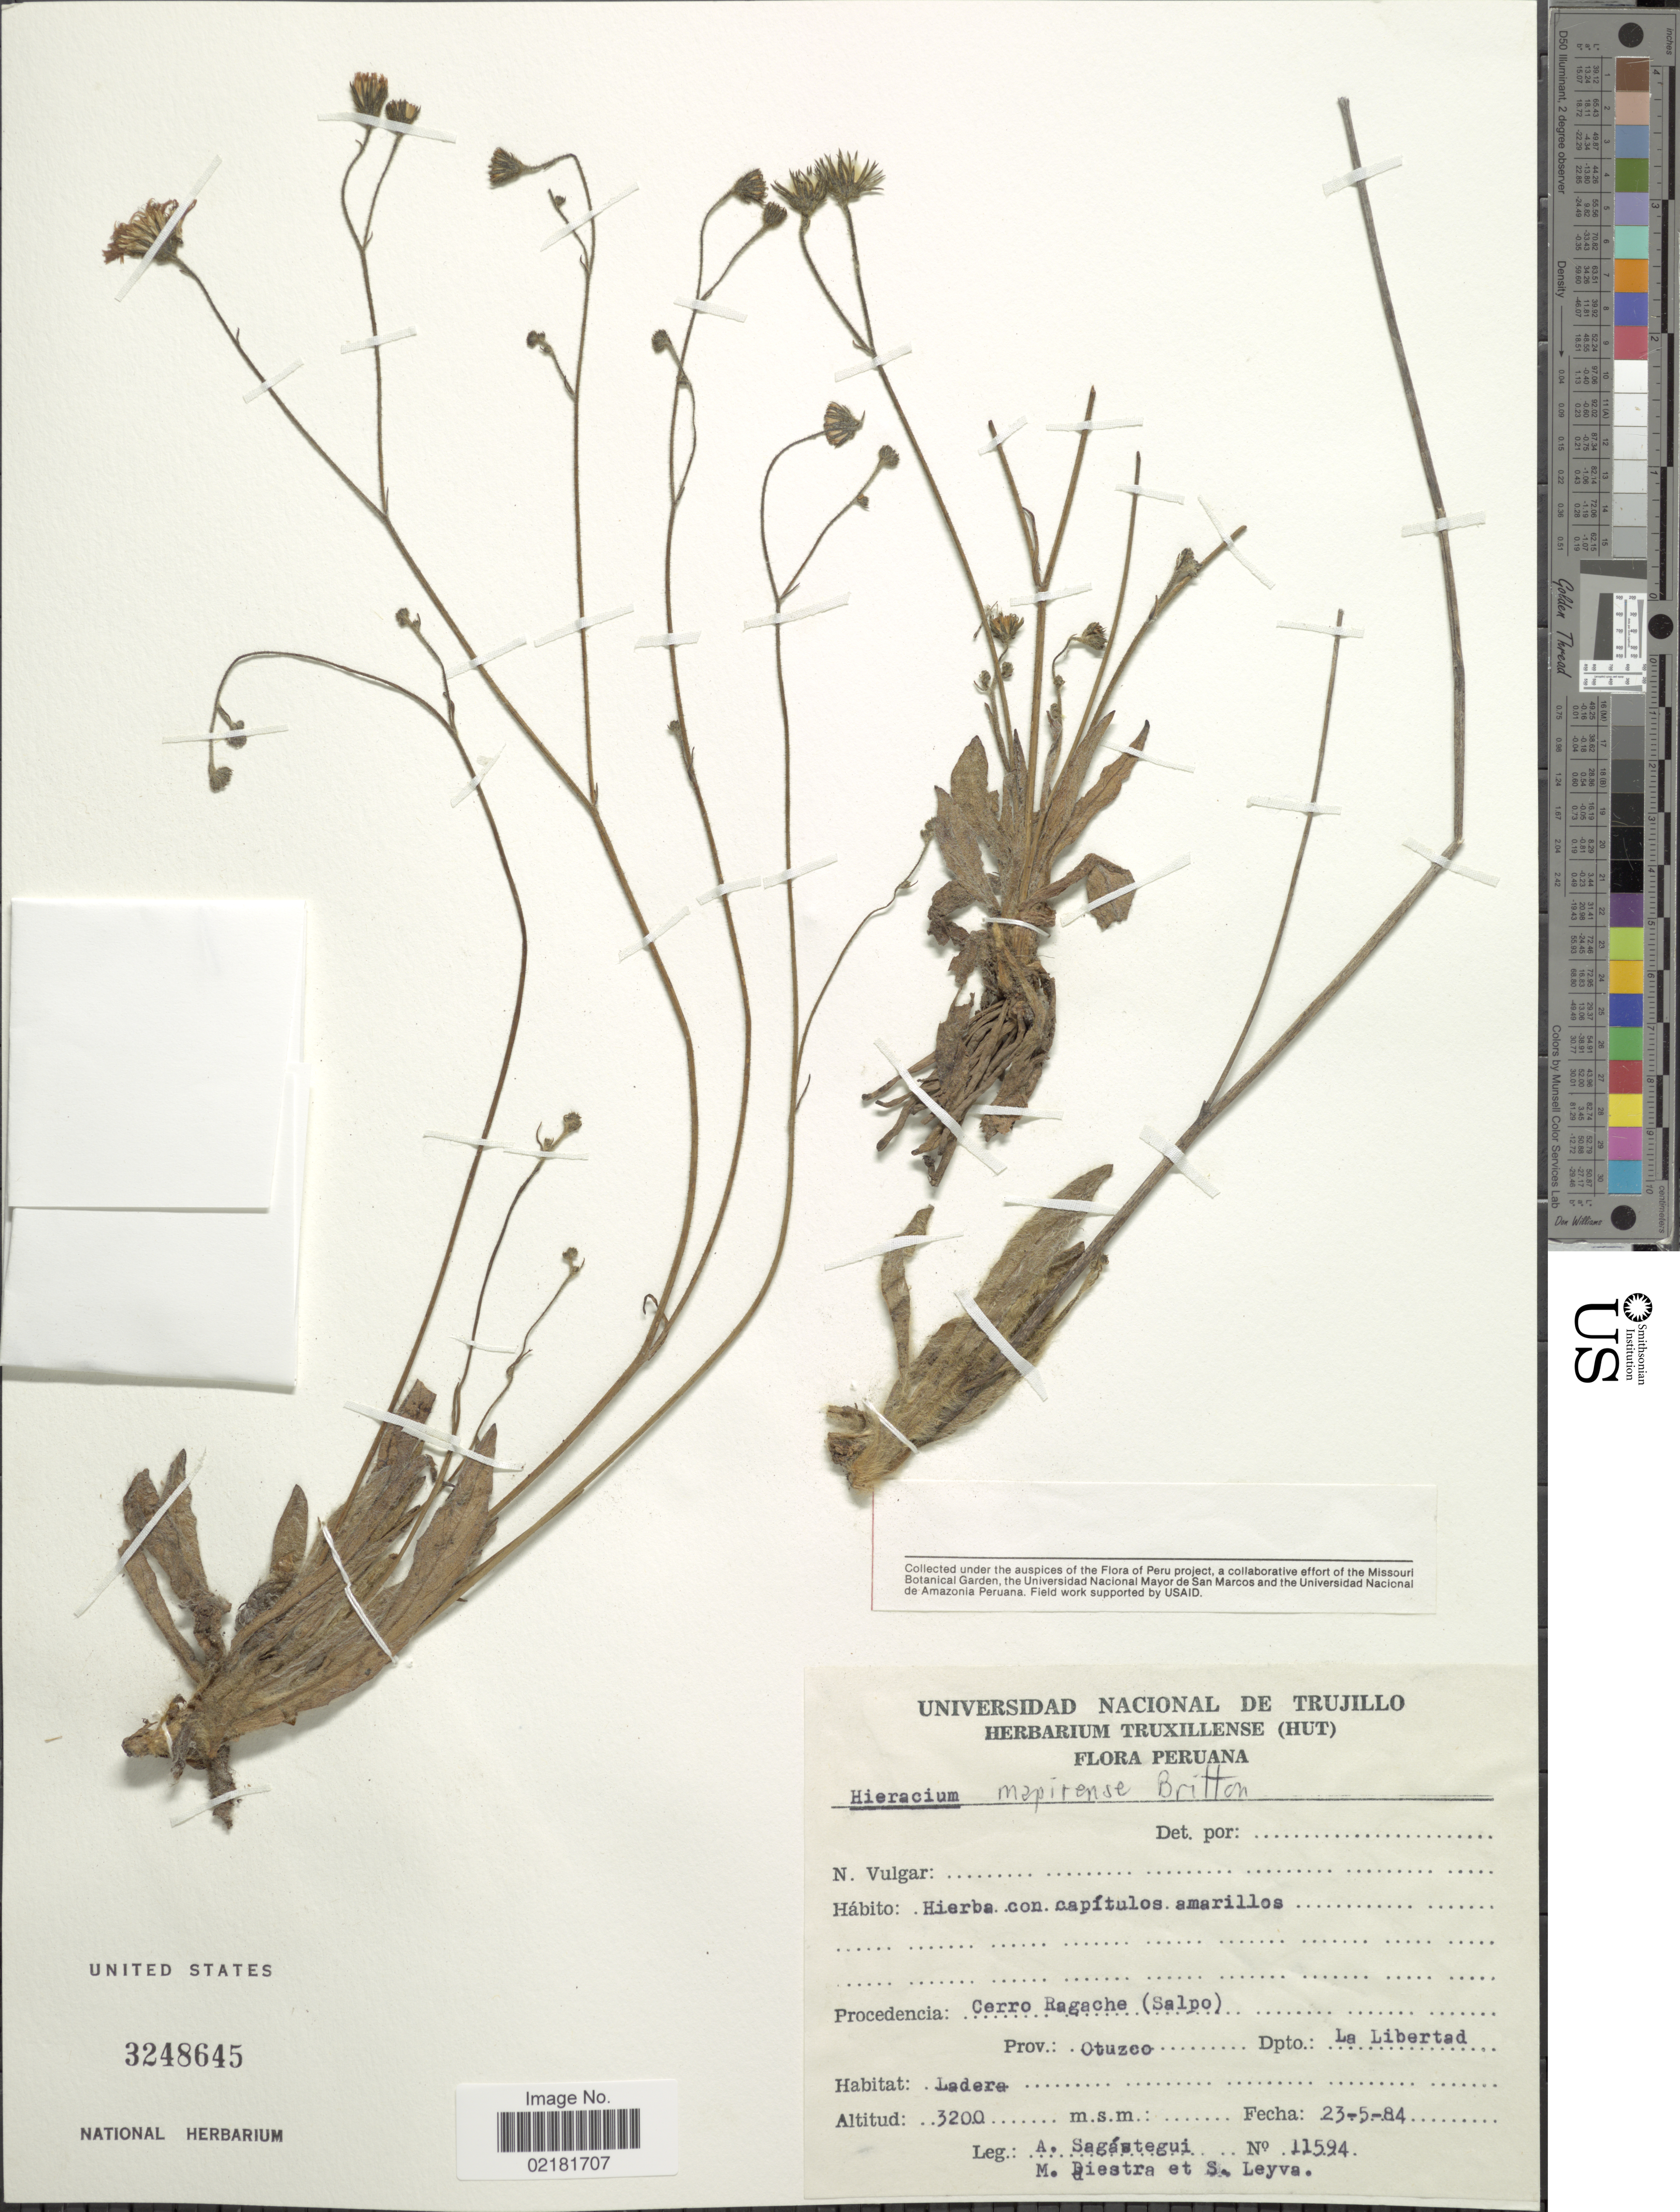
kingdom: Plantae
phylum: Tracheophyta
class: Magnoliopsida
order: Asterales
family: Asteraceae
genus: Hieracium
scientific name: Hieracium mapirense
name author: Britton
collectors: A. Sagástegui A., M. Diestra & S. Leyva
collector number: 11594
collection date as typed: Transcribed d/m/y: 23/5/84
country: Peru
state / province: La Libertad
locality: Cerro Ragache (Salpo), Prov.: Otuzco.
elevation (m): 3200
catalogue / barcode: US 3248645